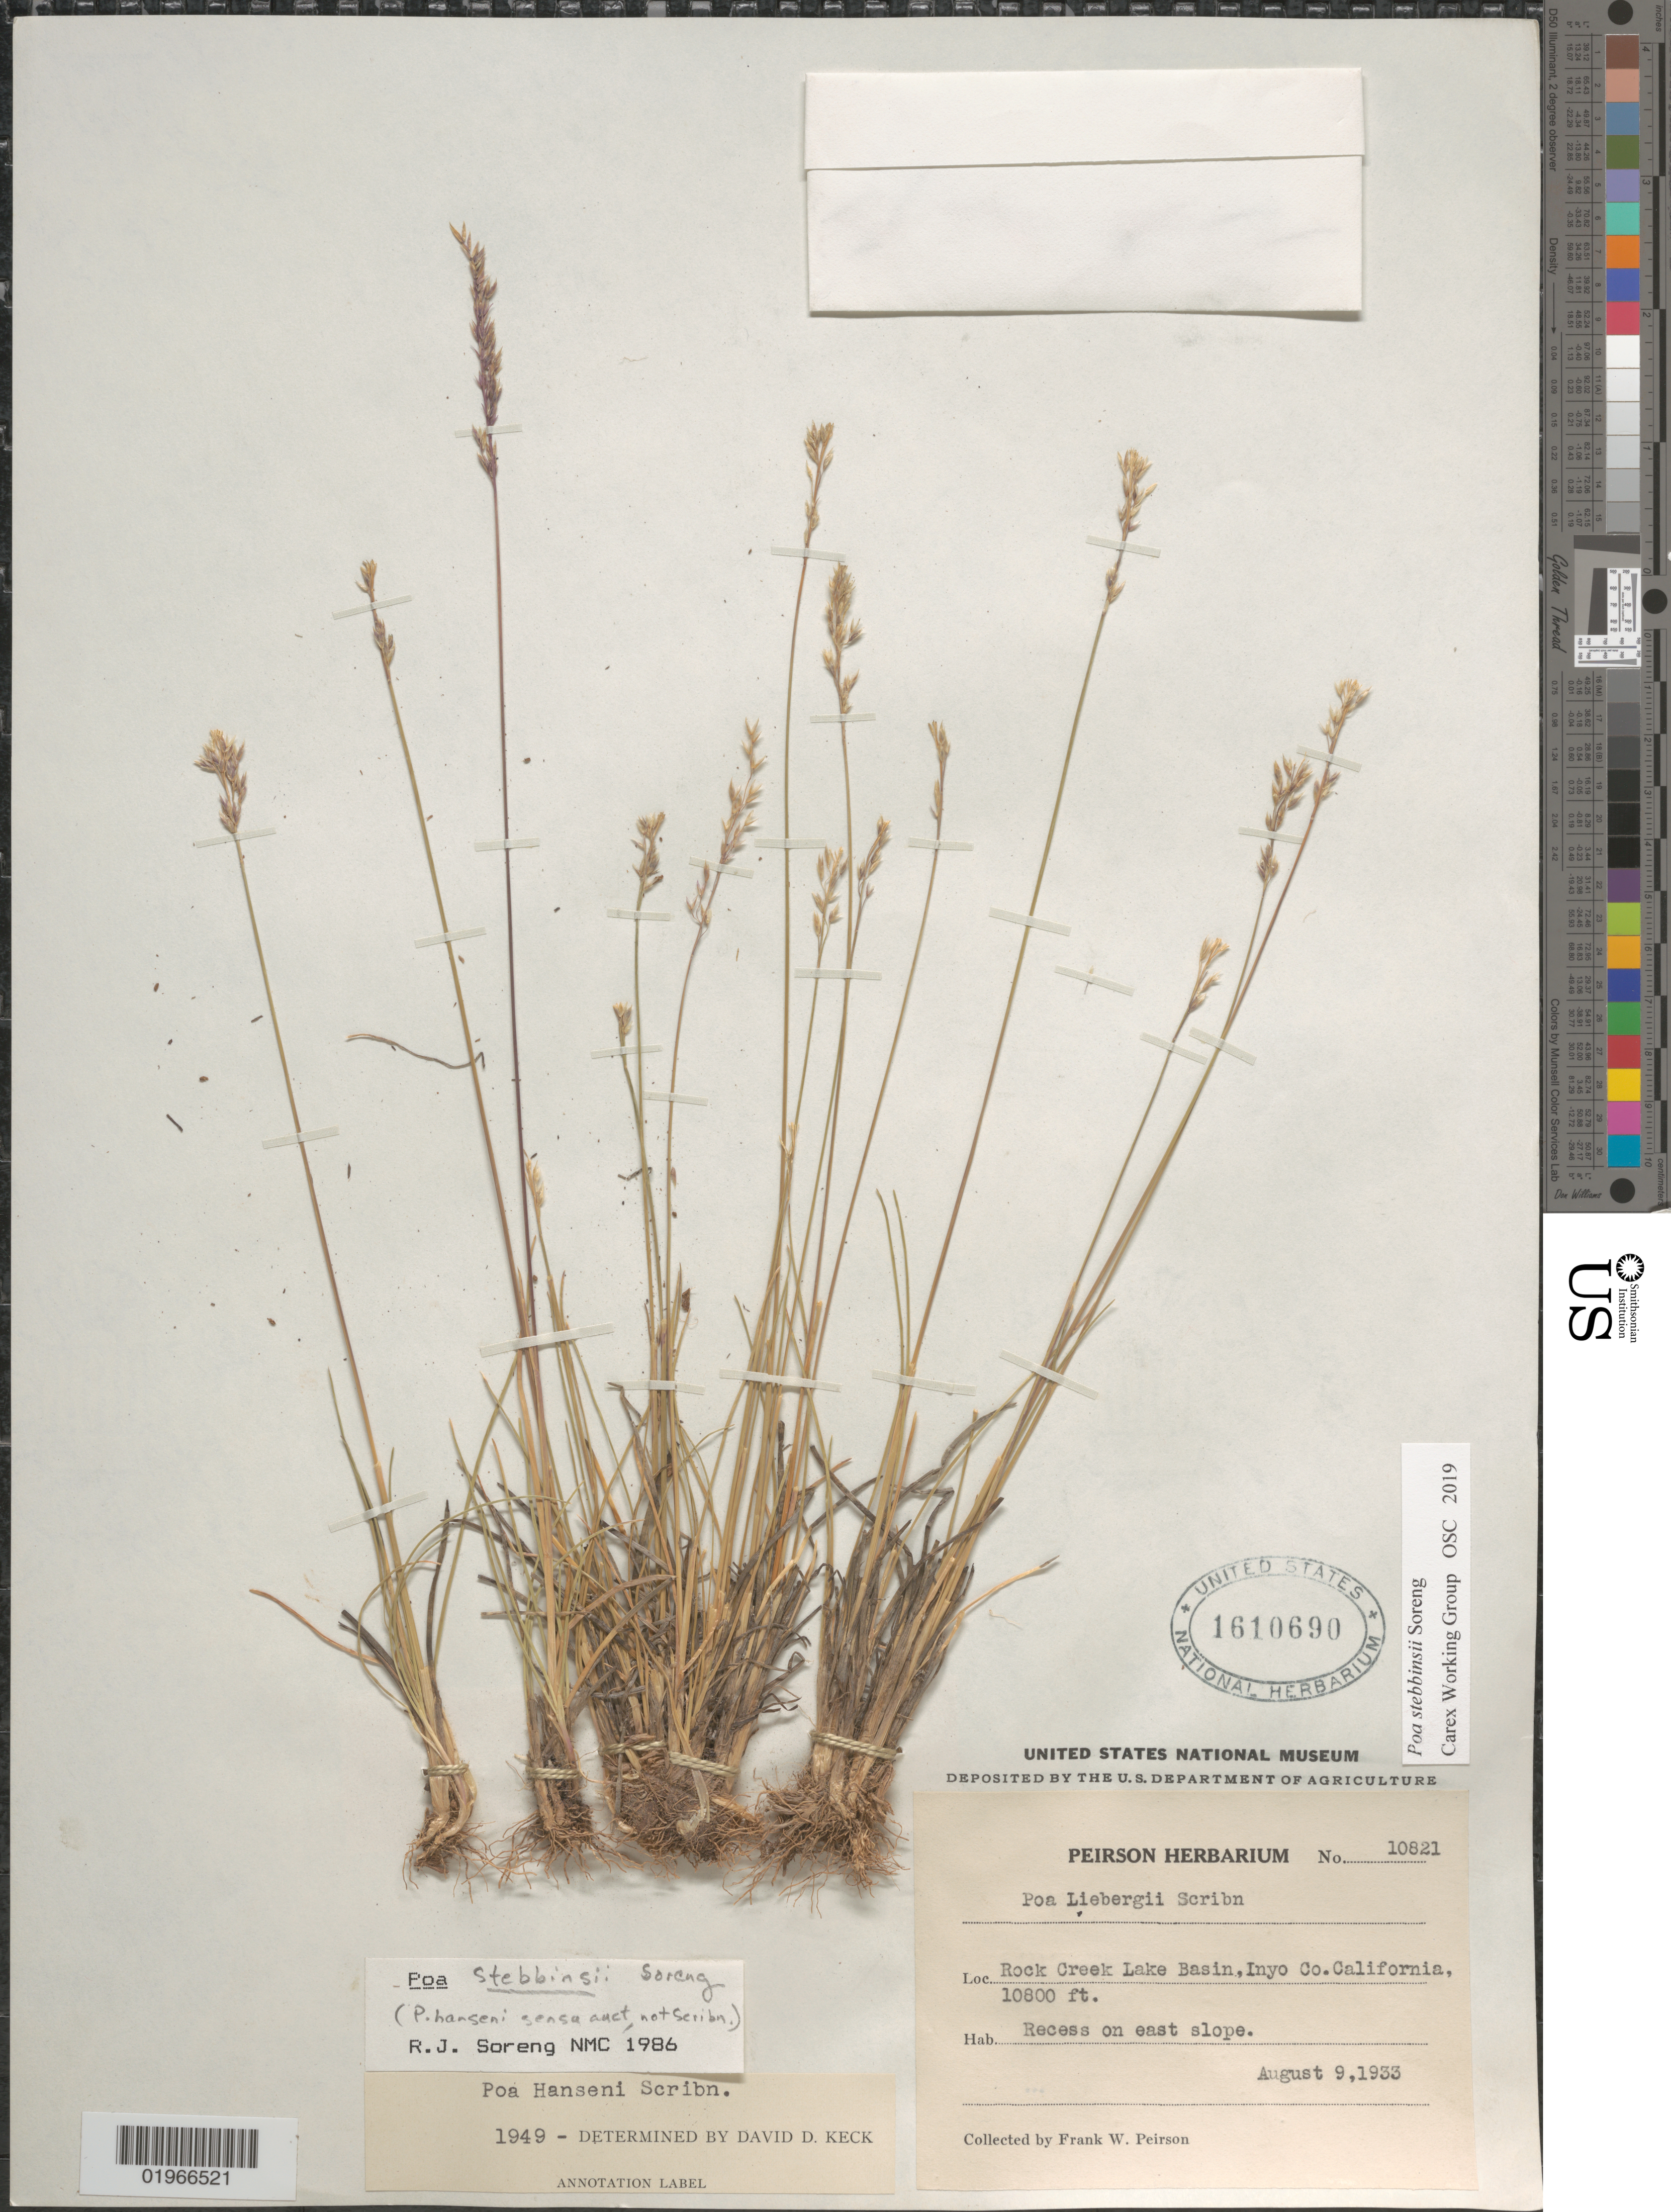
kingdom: Plantae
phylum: Tracheophyta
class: Liliopsida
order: Poales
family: Poaceae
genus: Poa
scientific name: Poa stebbinsii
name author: Soreng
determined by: Soreng, Robert J., Research Associate (BOT), Smithsonian Institution - National Museum of Natural History (UNITED STATES)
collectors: F. Peirson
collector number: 10821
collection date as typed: August 9, 1933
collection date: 1933-08-09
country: United States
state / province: California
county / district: Inyo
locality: Rock Creek Lake Basin.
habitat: Recess on east slope.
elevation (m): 3292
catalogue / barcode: US 1610690